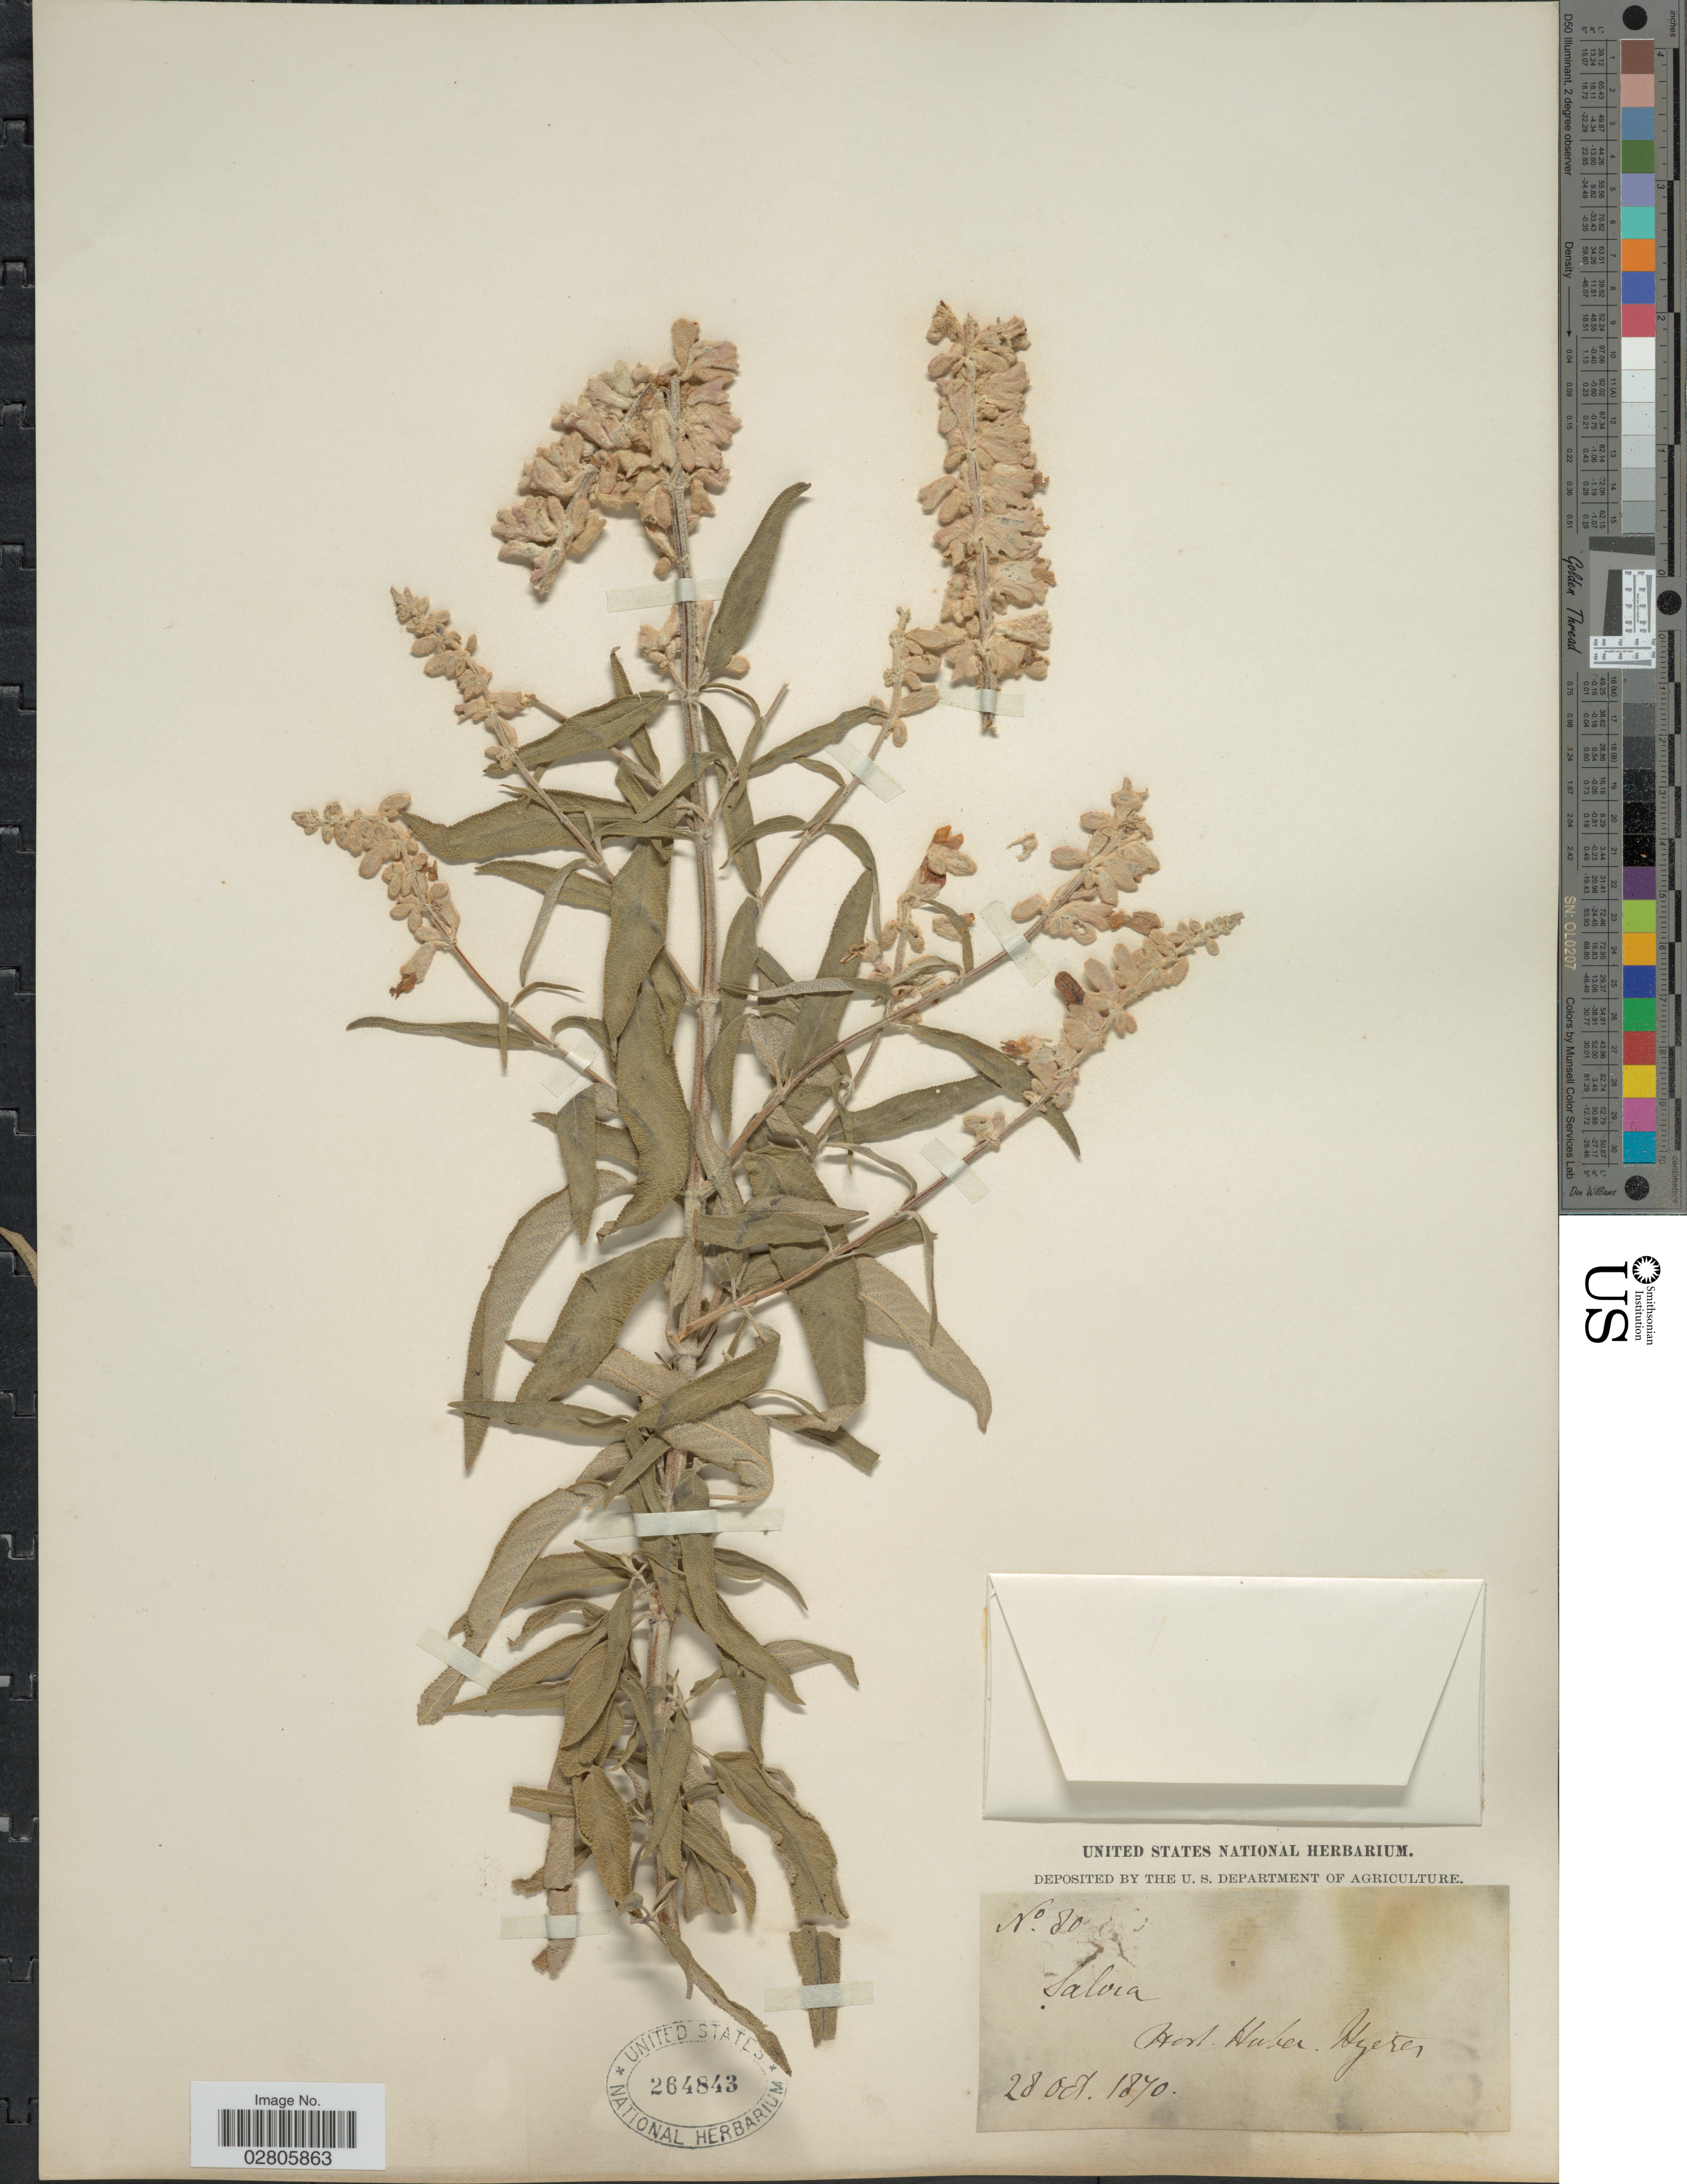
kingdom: Plantae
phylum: Tracheophyta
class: Magnoliopsida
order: Lamiales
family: Lamiaceae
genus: Salvia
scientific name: Salvia sp.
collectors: ex herb. United States National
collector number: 80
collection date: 1870-10-28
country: France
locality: Hort. Haber. Hyeres.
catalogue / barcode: US 264843